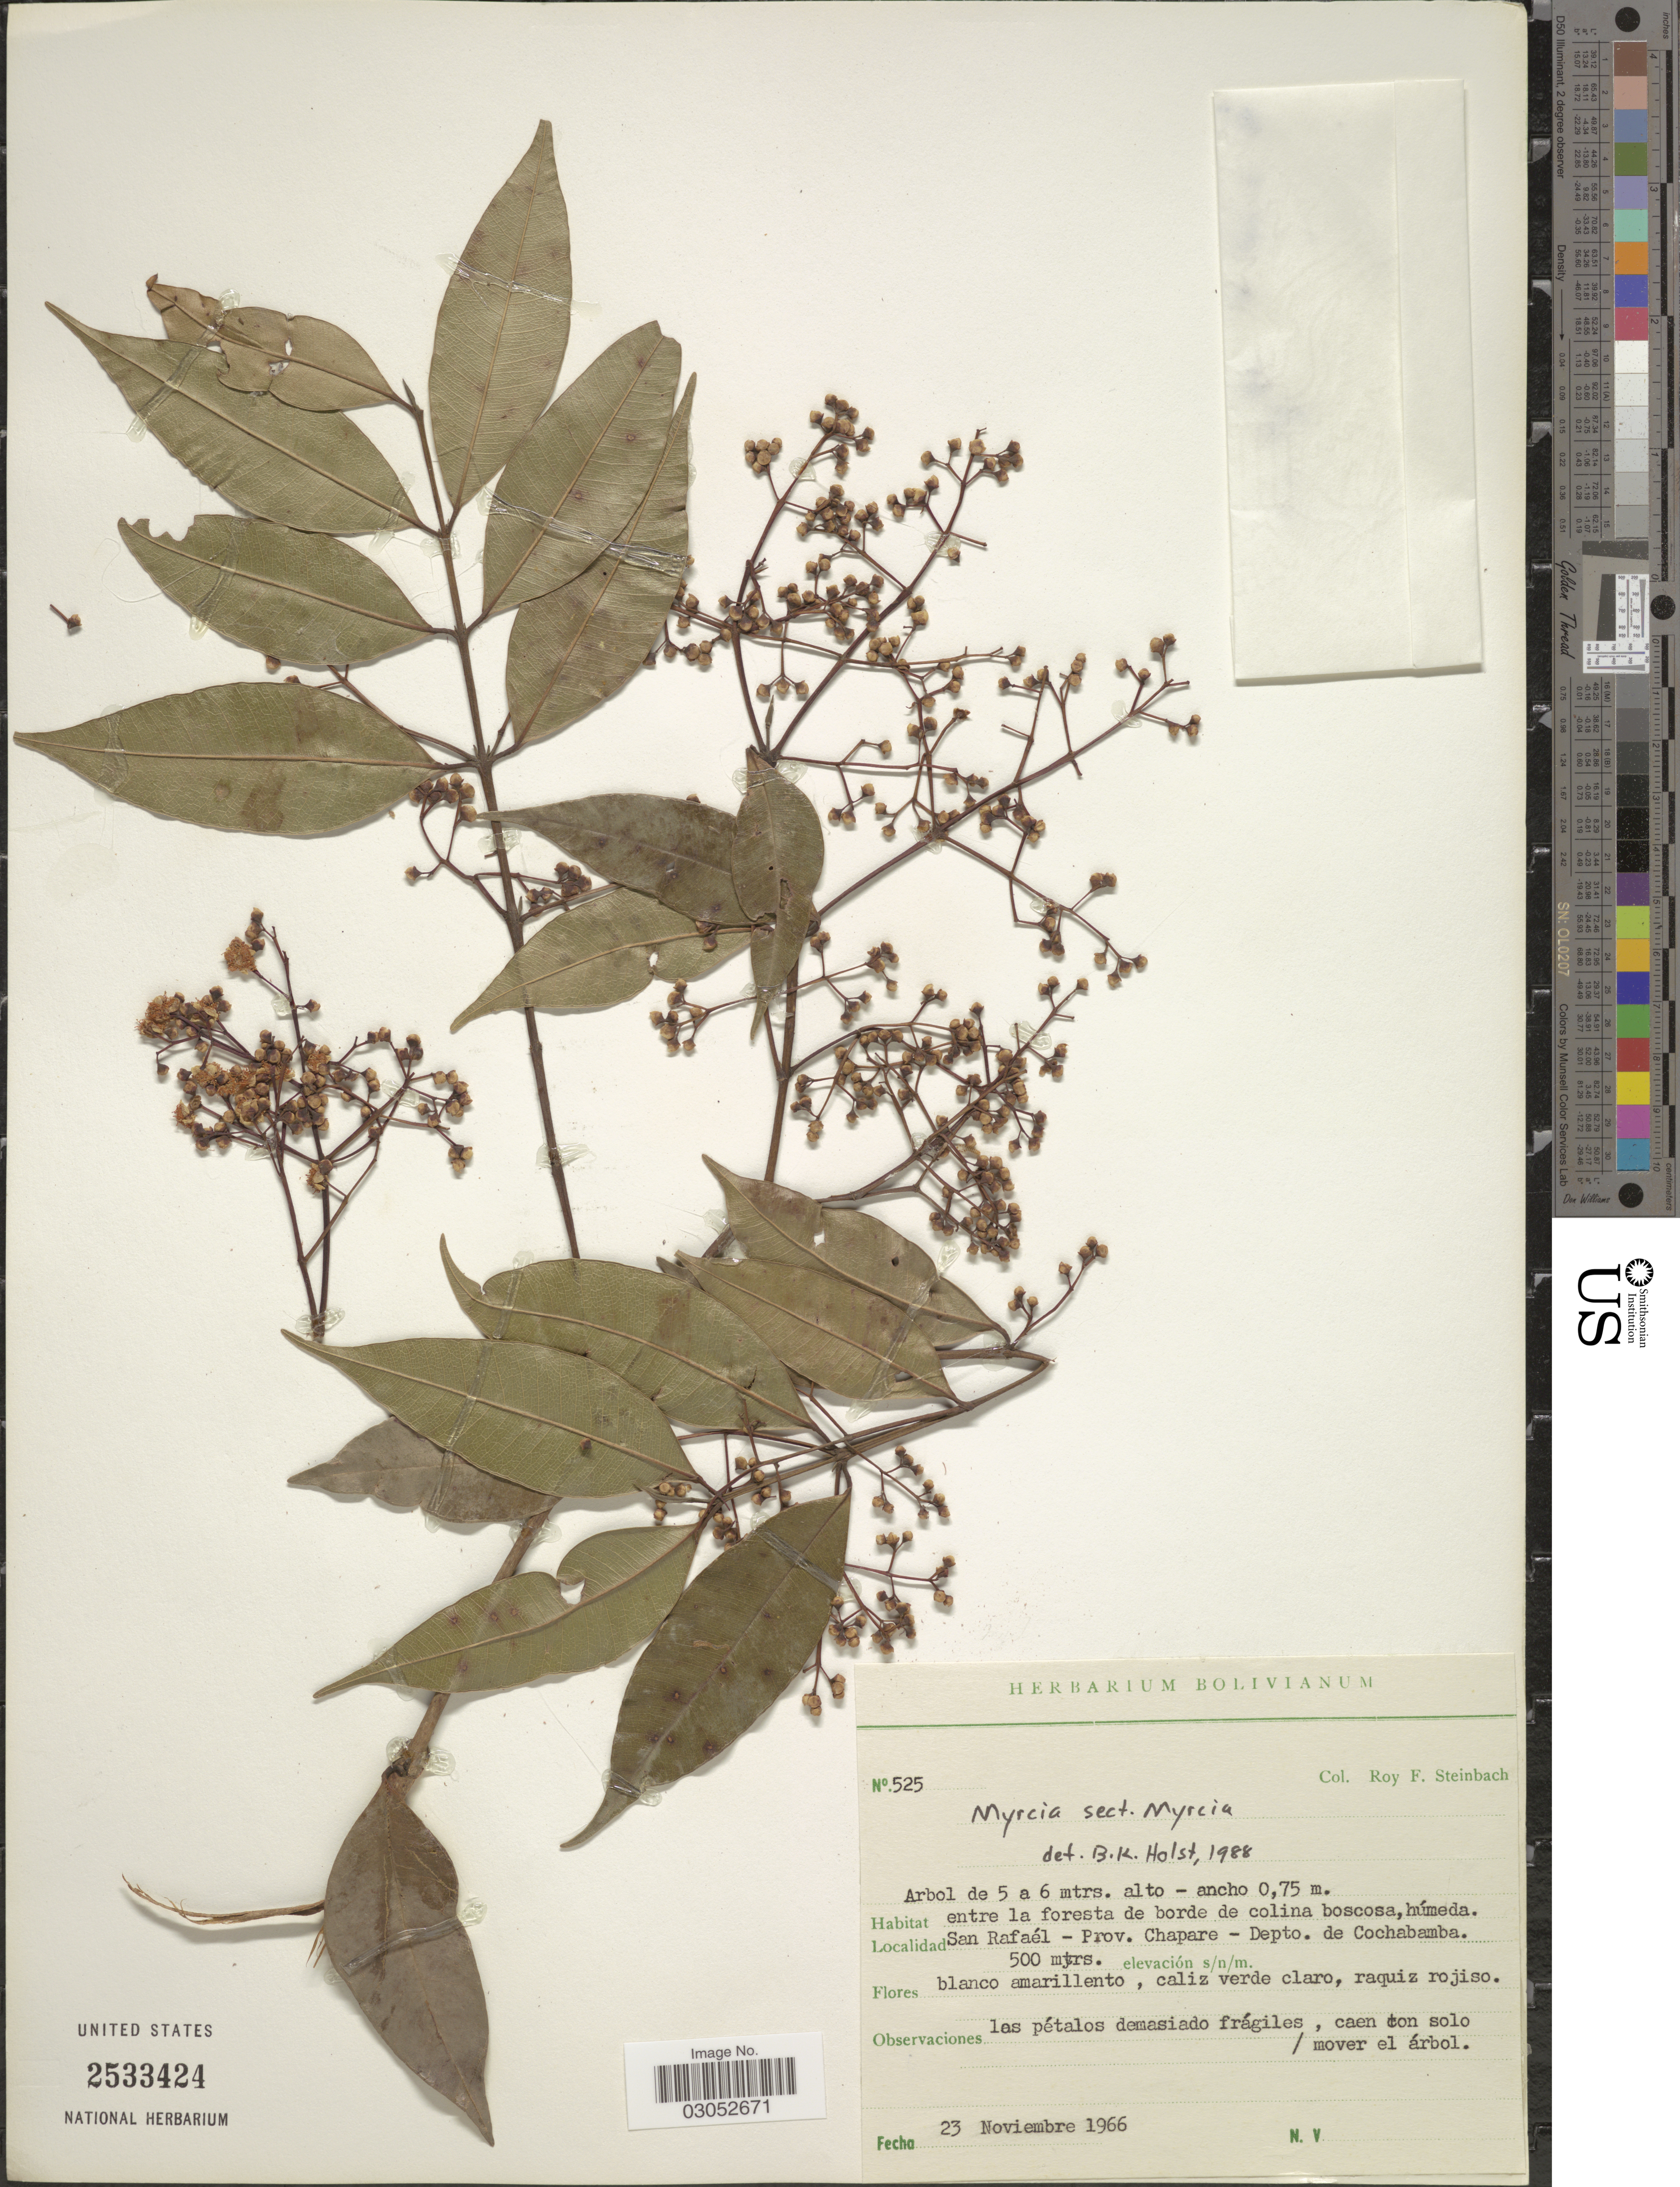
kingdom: Plantae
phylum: Tracheophyta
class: Magnoliopsida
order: Myrtales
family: Myrtaceae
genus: Myrcia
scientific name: Myrcia sp.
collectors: R. F. Steinbach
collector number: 525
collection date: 1966-11-23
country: Bolivia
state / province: Cochabamba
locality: Entra la foresta de borde de colina boscosa, húmeda. San Rafaél-Prov. Chapare-Depto. de Cochabamba.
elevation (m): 500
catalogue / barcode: US 2533424